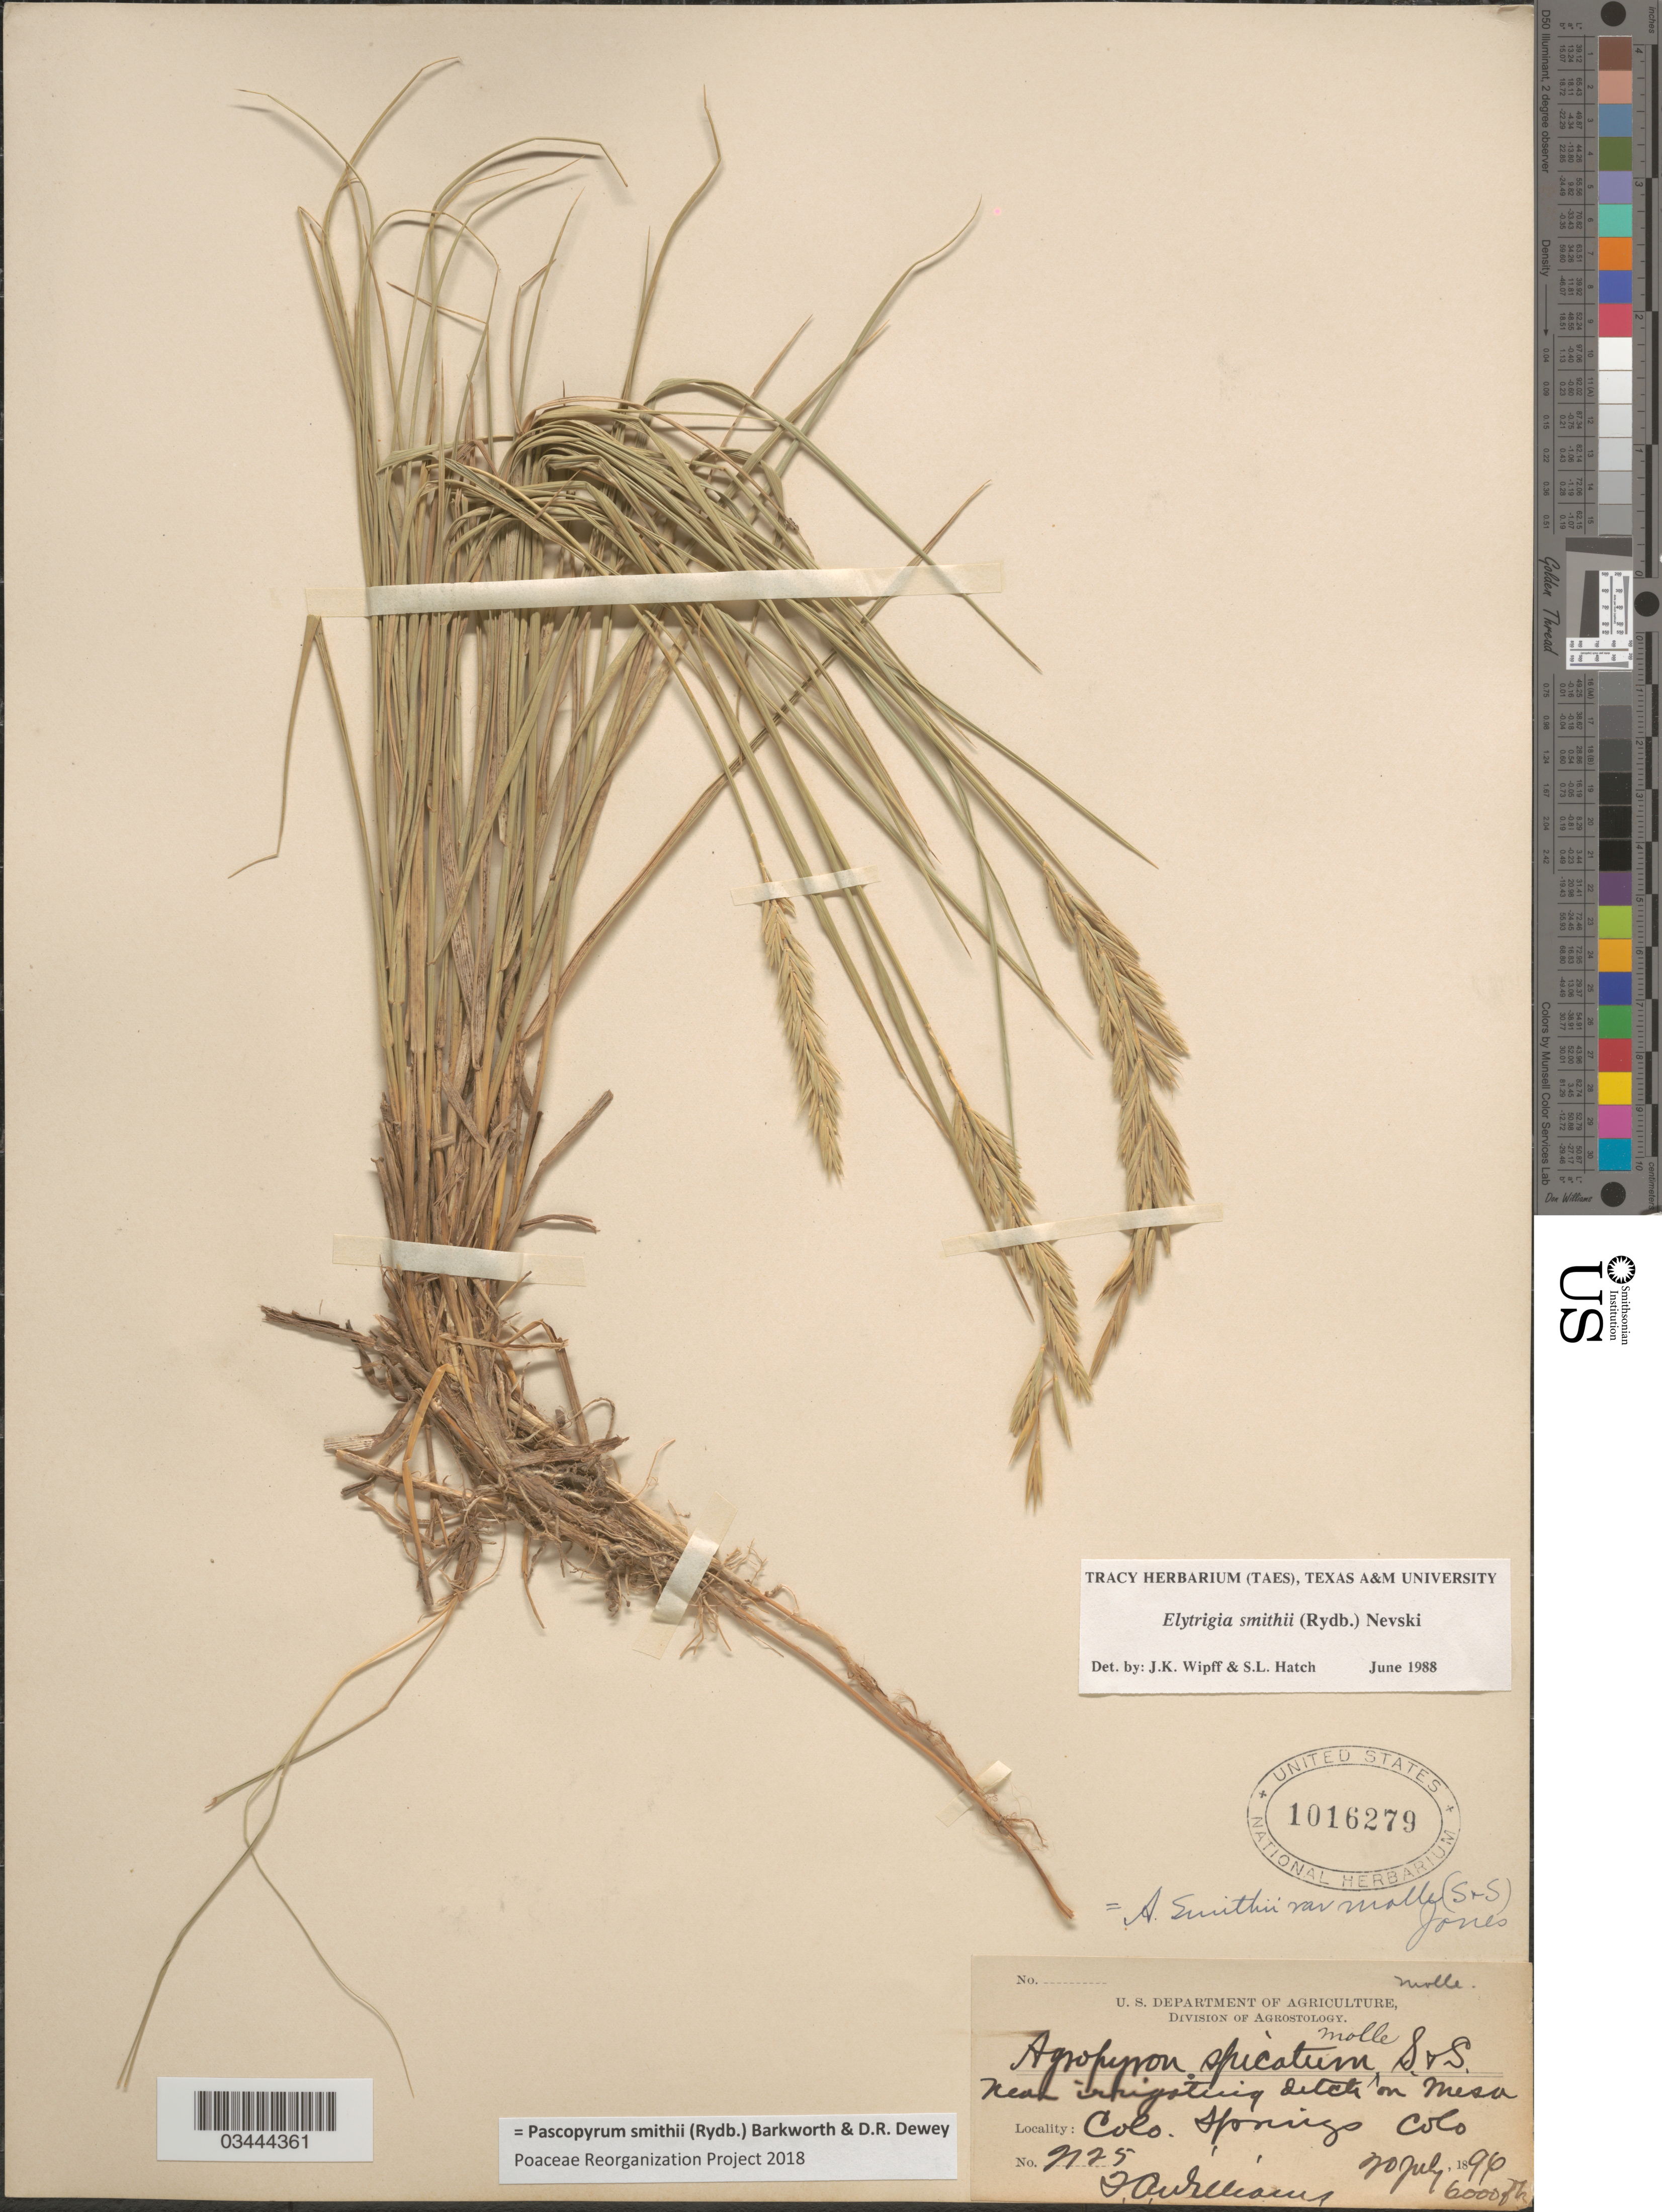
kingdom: Plantae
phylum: Tracheophyta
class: Liliopsida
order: Poales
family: Poaceae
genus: Pascopyrum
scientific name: Pascopyrum smithii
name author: (Rydb.) Barkworth & Dewey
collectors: T. Williams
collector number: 2125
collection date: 1896-07-20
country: United States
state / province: Colorado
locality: Near irrigating ditch on Mesa. Colo. Springs.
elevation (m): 1829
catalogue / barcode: US 1016279